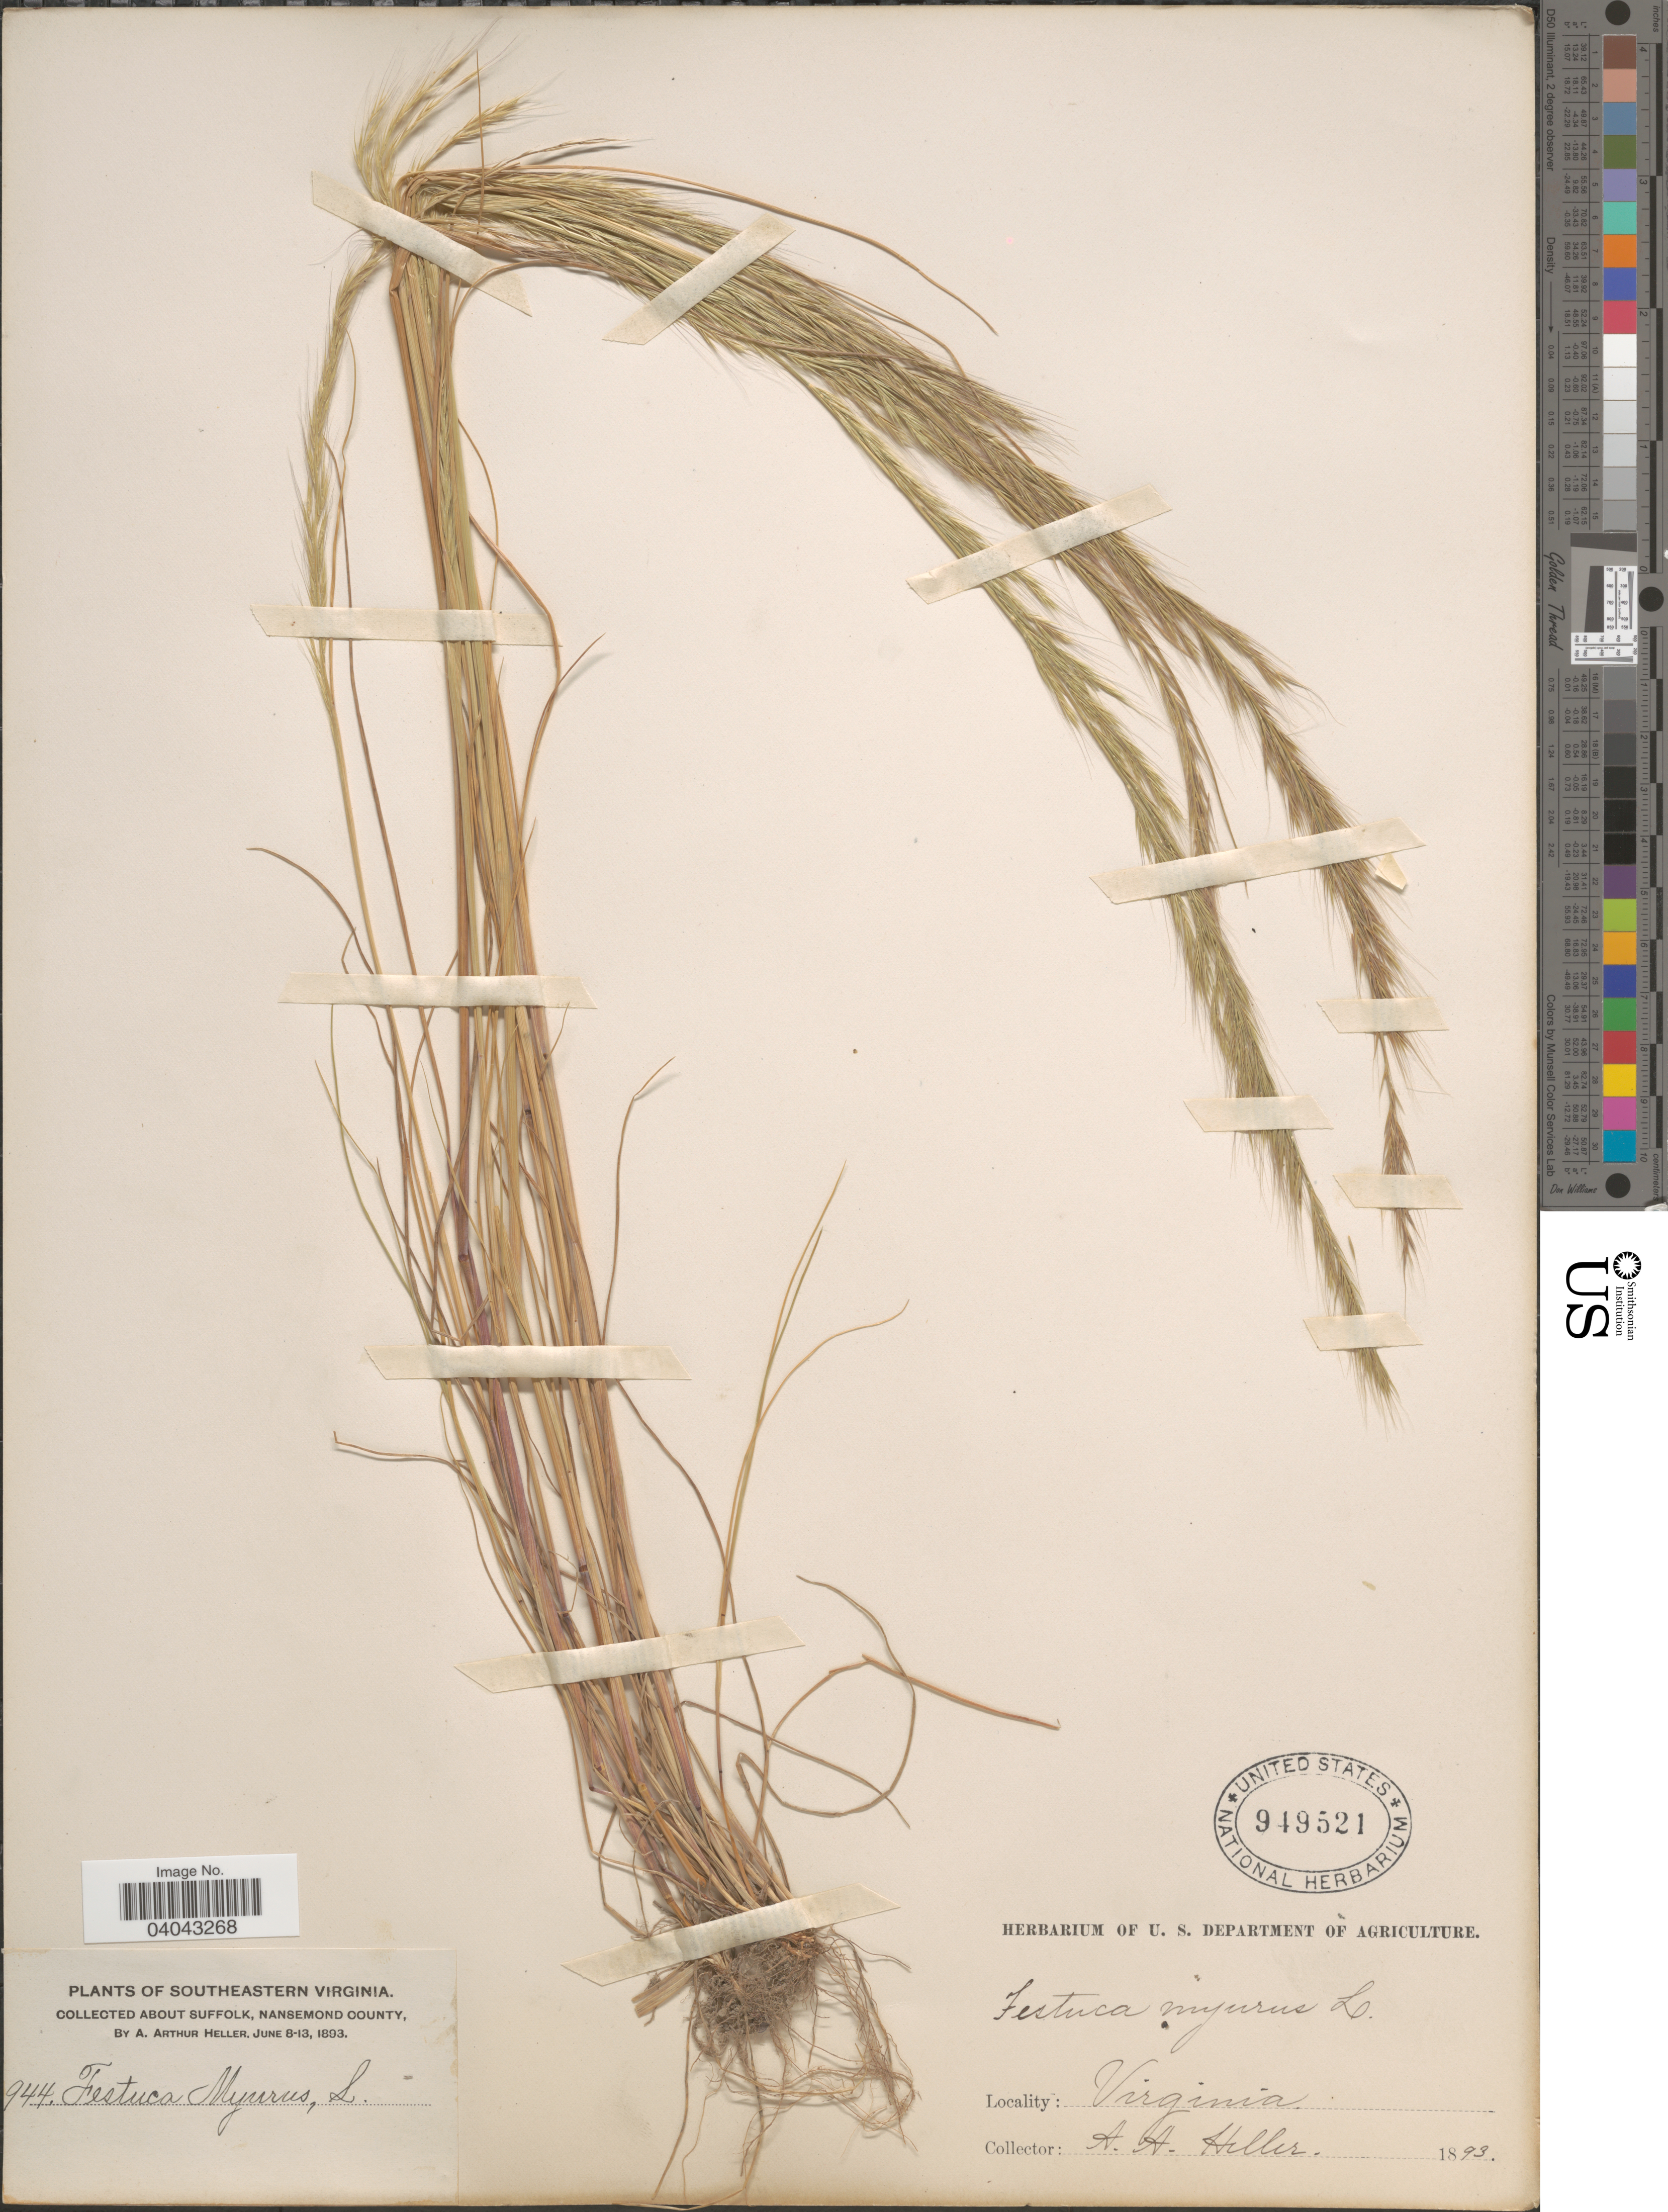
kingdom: Plantae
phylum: Tracheophyta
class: Liliopsida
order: Poales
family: Poaceae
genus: Festuca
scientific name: Festuca myuros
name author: L.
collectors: A. A. Heller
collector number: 944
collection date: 1893-06-08/1893-06-13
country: United States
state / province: Virginia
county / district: City of Suffolk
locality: Southeastern Virginia. About Suffolk, Nansemond County.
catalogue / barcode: US 949521